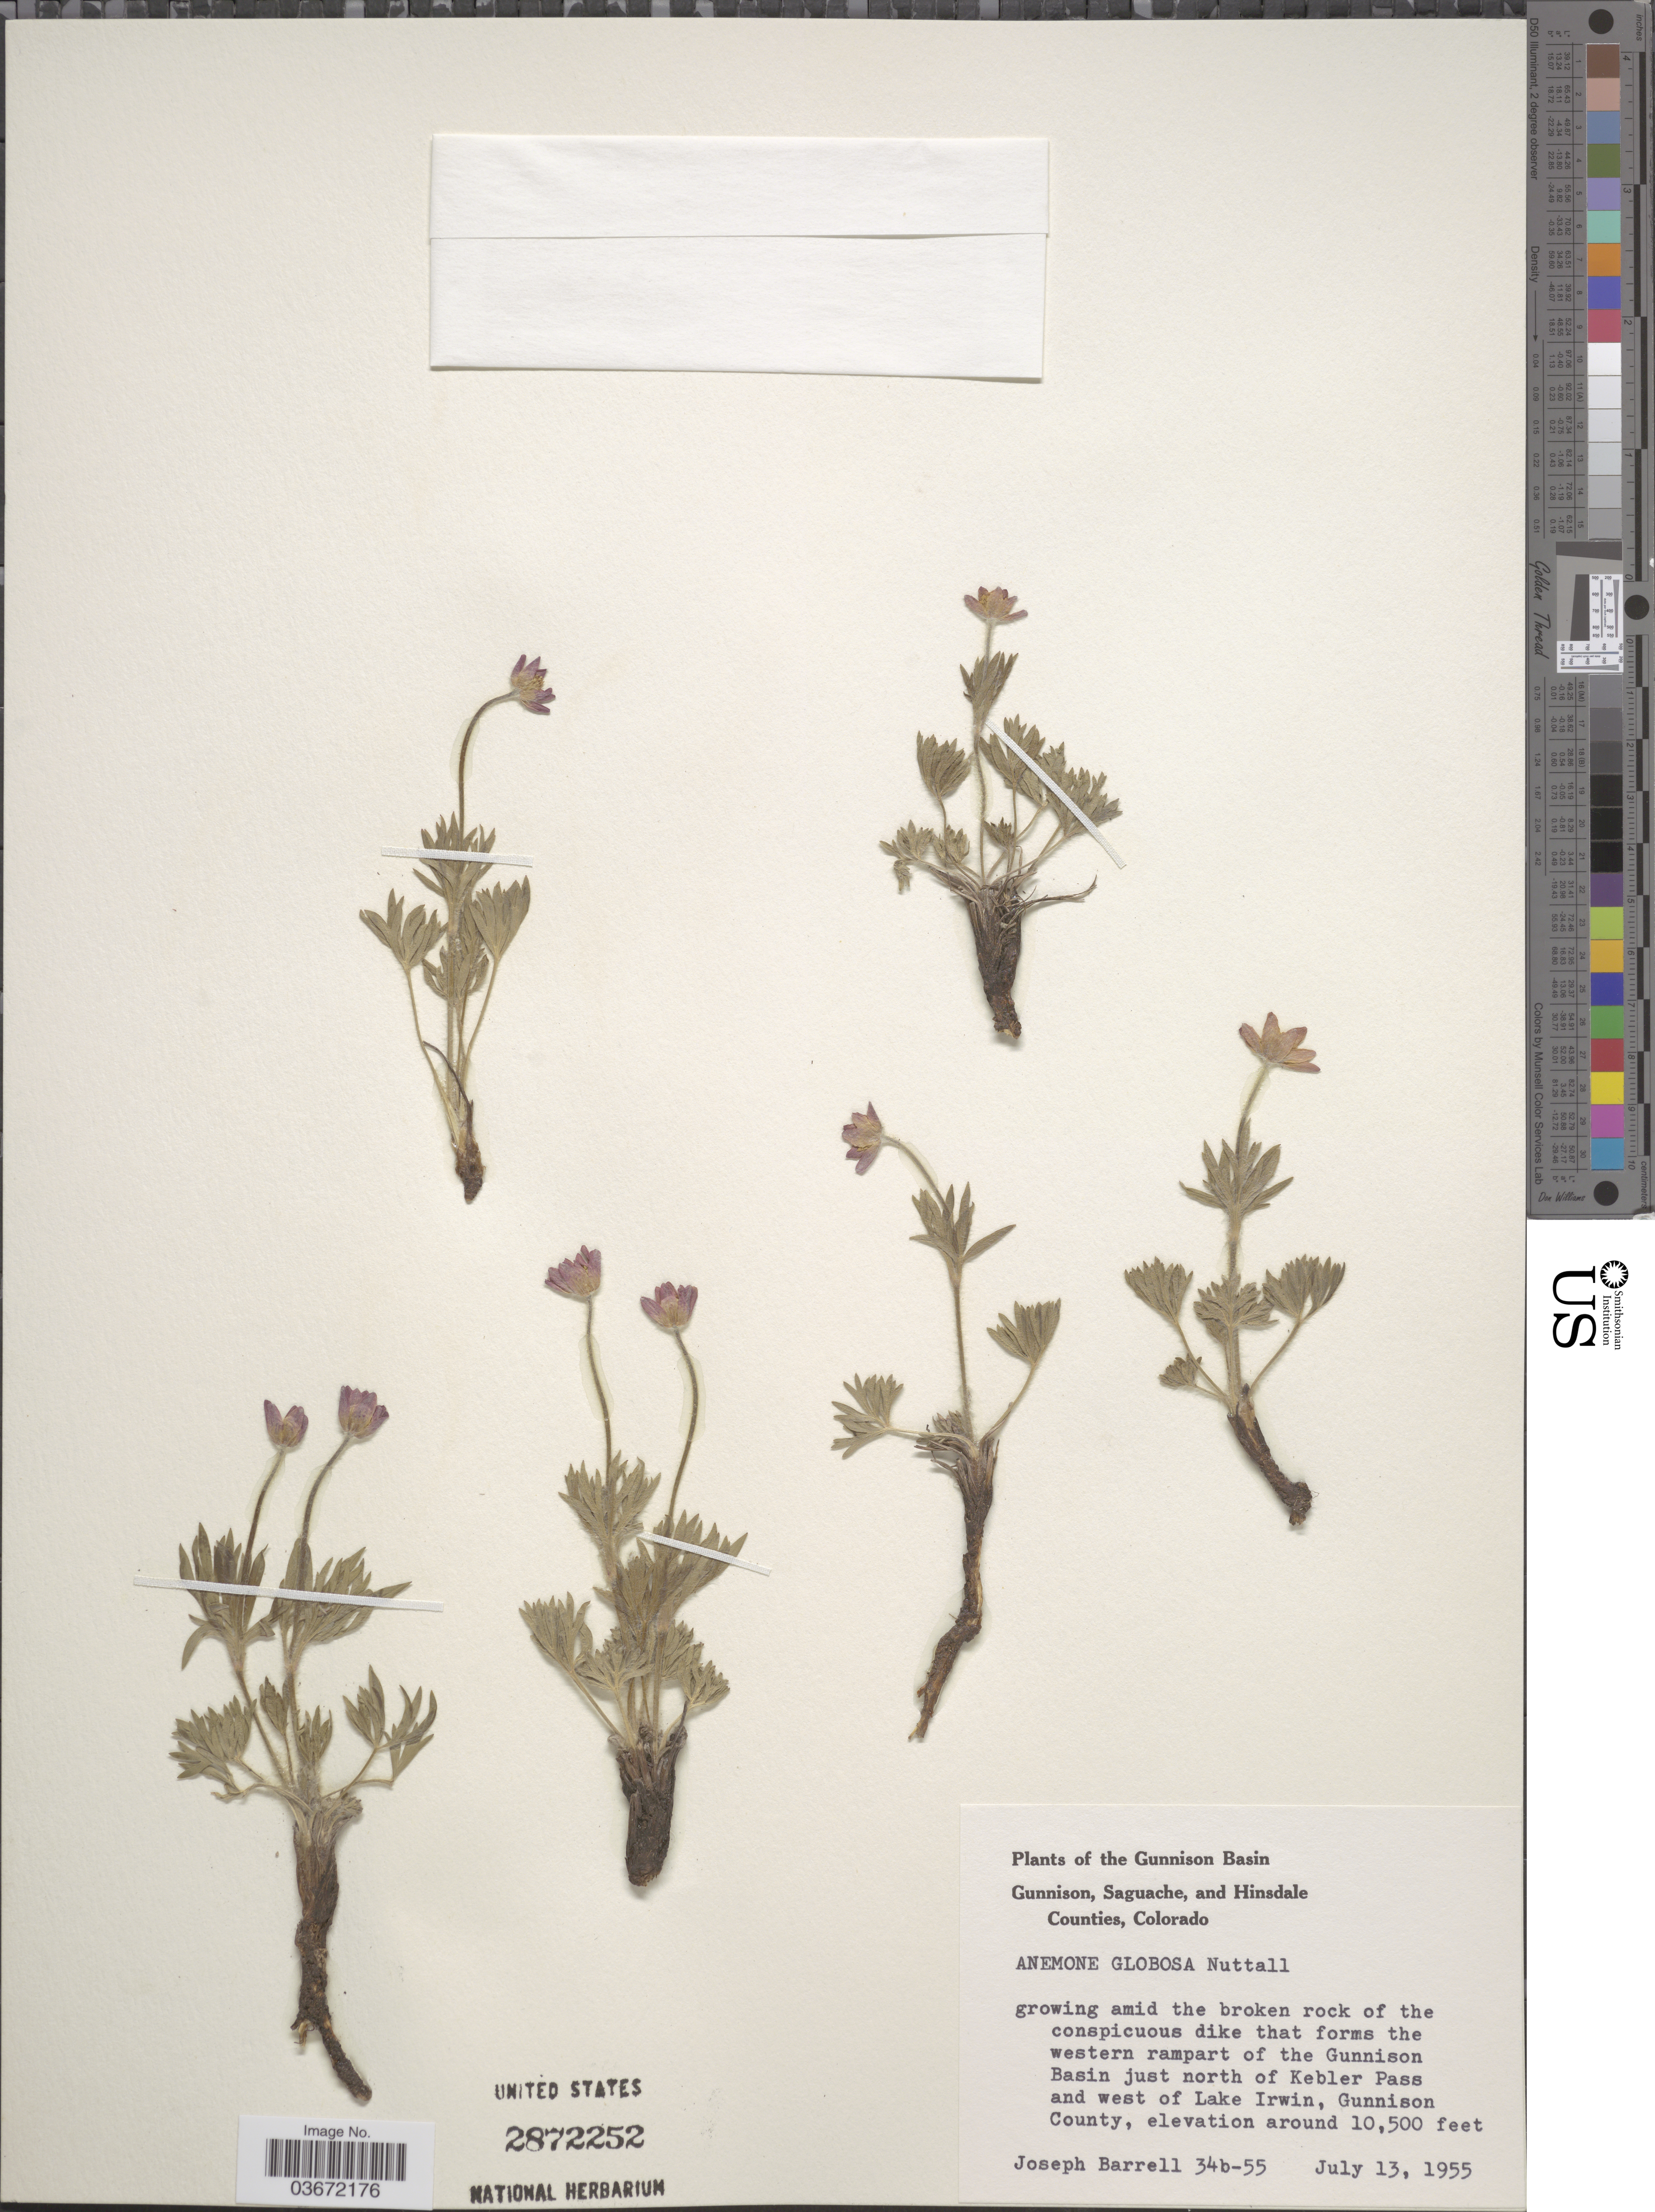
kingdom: Plantae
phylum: Tracheophyta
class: Magnoliopsida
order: Ranunculales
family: Ranunculaceae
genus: Anemone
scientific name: Anemone globosa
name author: (Torr. & A. Gray) Nutt. ex A. Heller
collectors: J. Barrell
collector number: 34b-55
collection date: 1955-07-13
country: United States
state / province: Colorado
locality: The Gunnison Basin. The western rampart of the Gunnison Basin just north of Kebler Pass and west of Lake Irwin, Gunnison County.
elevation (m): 3200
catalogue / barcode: US 2872252